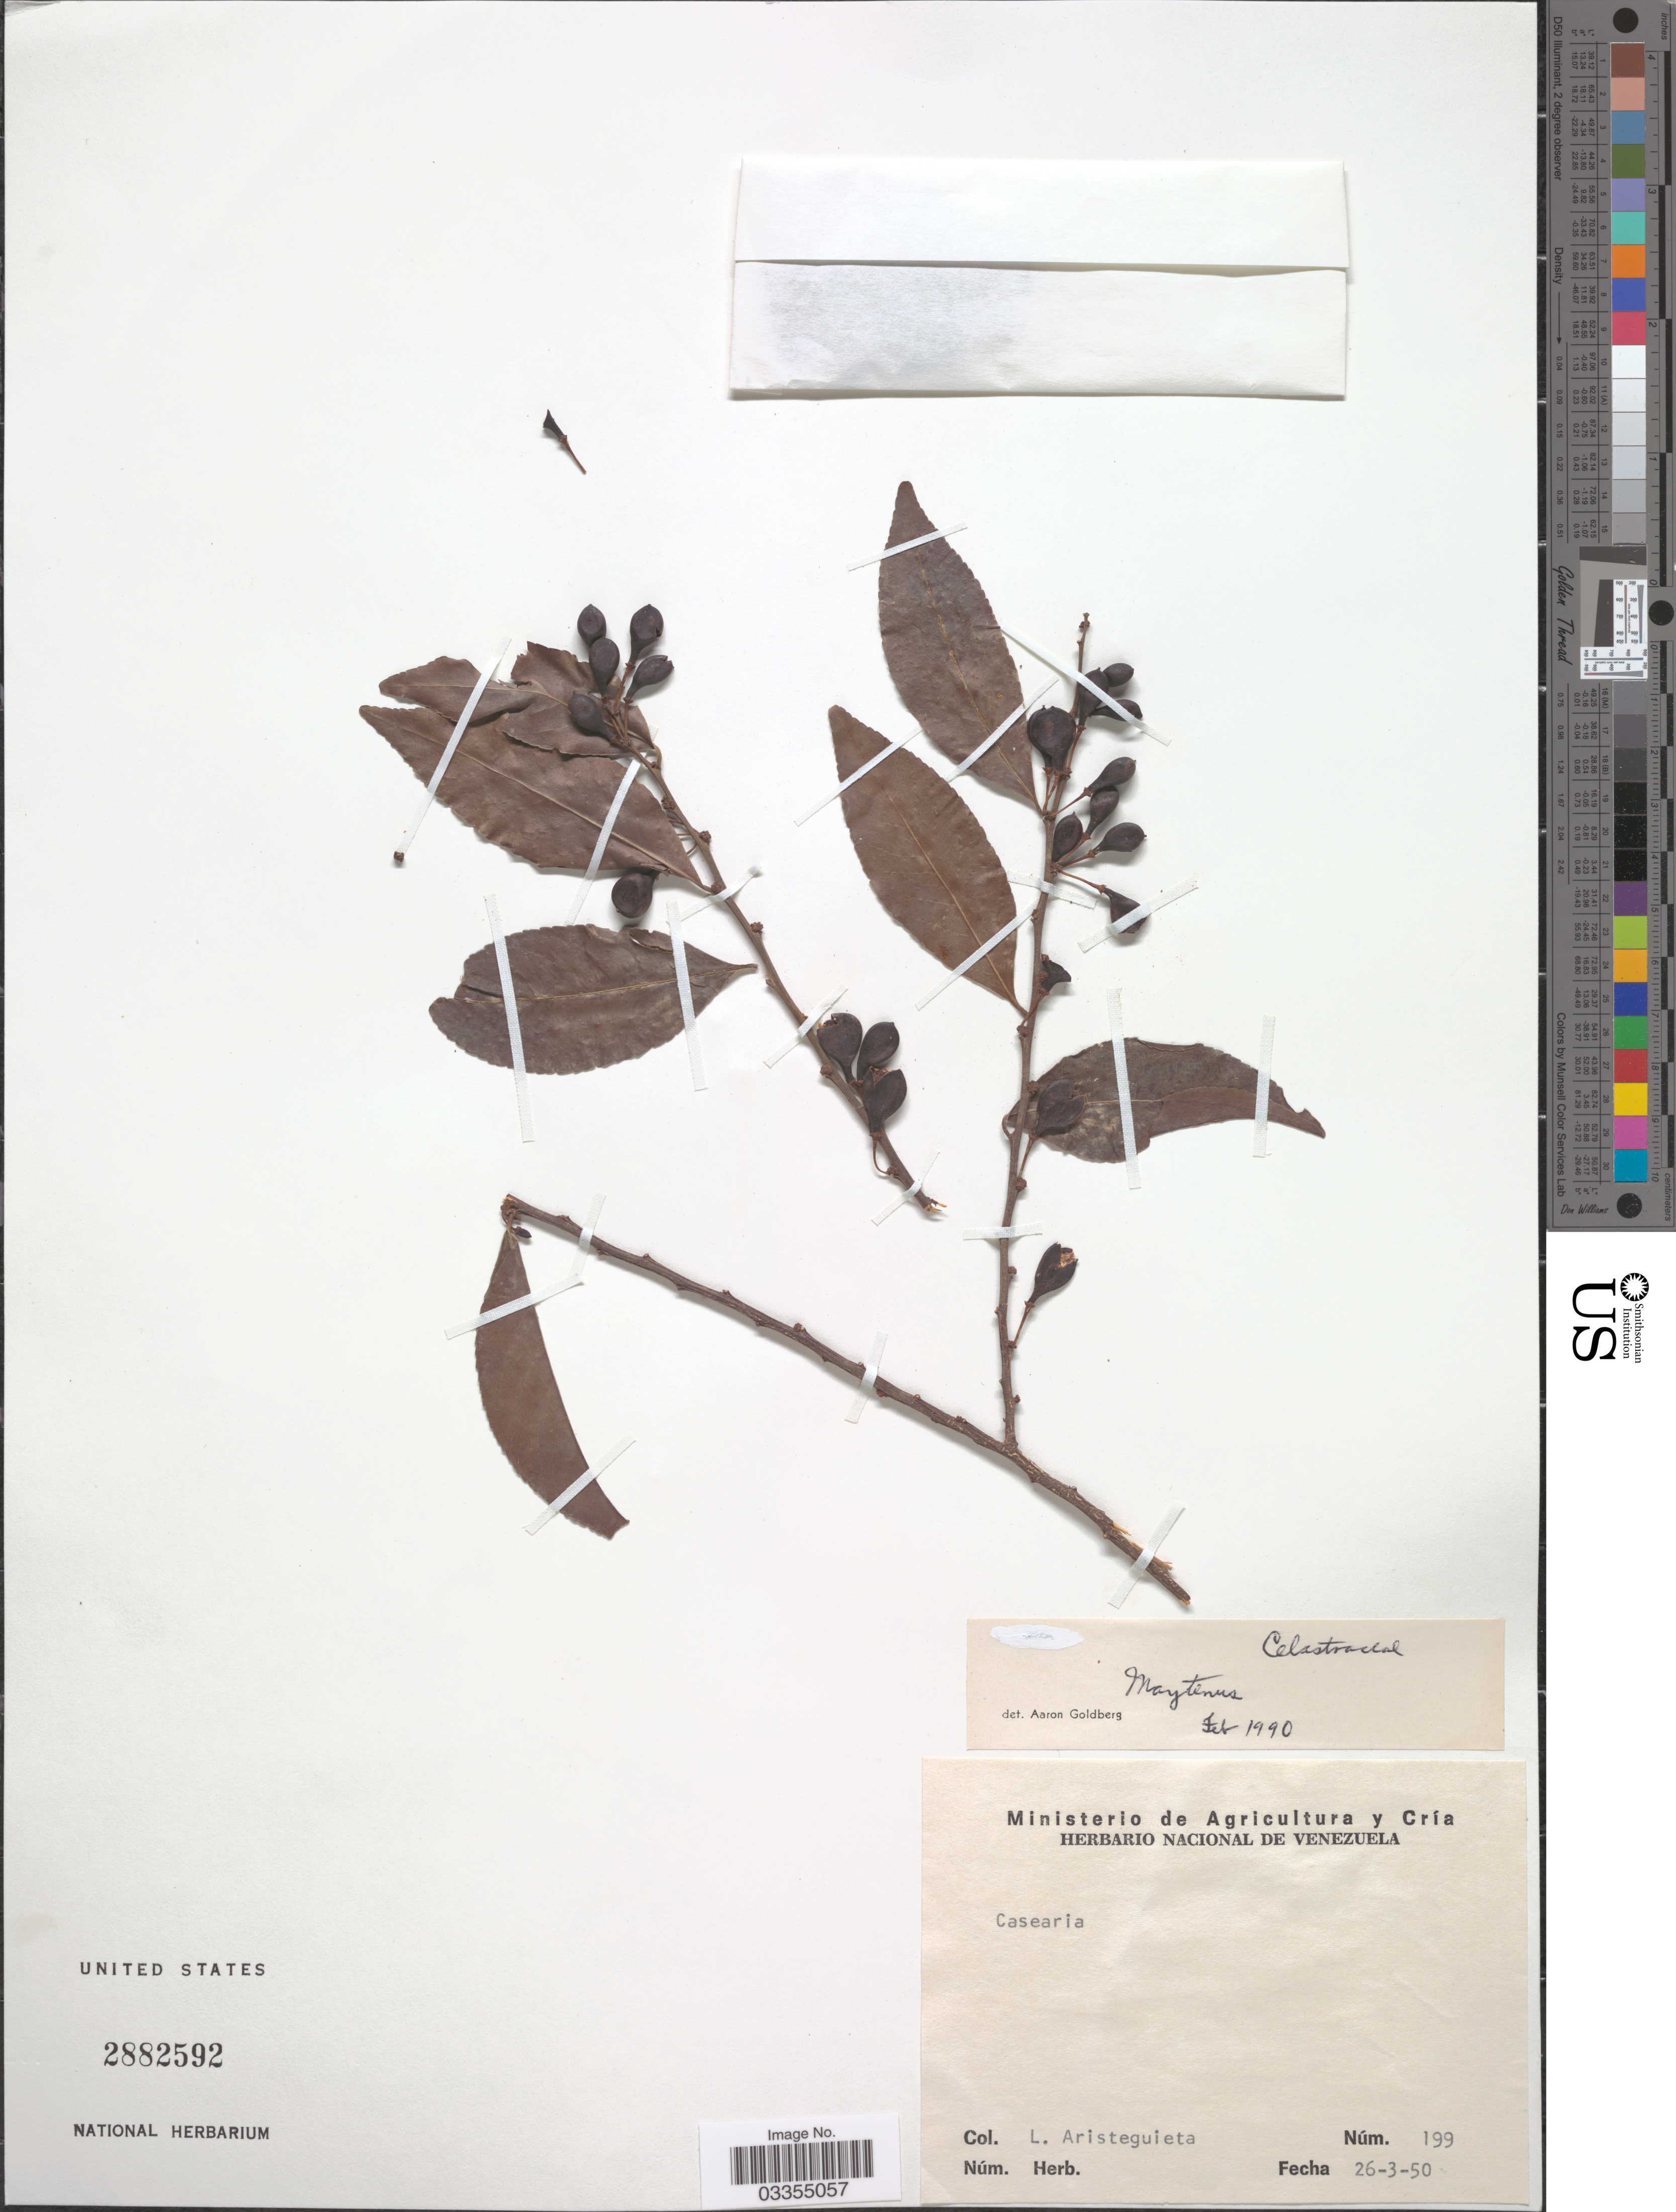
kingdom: Plantae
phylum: Tracheophyta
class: Magnoliopsida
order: Celastrales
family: Celastraceae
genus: Maytenus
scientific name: Maytenus sp.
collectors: L. Aristeguieta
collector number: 199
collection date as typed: Transcribed d/m/y: 26/3/50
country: Venezuela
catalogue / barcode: US 2882592